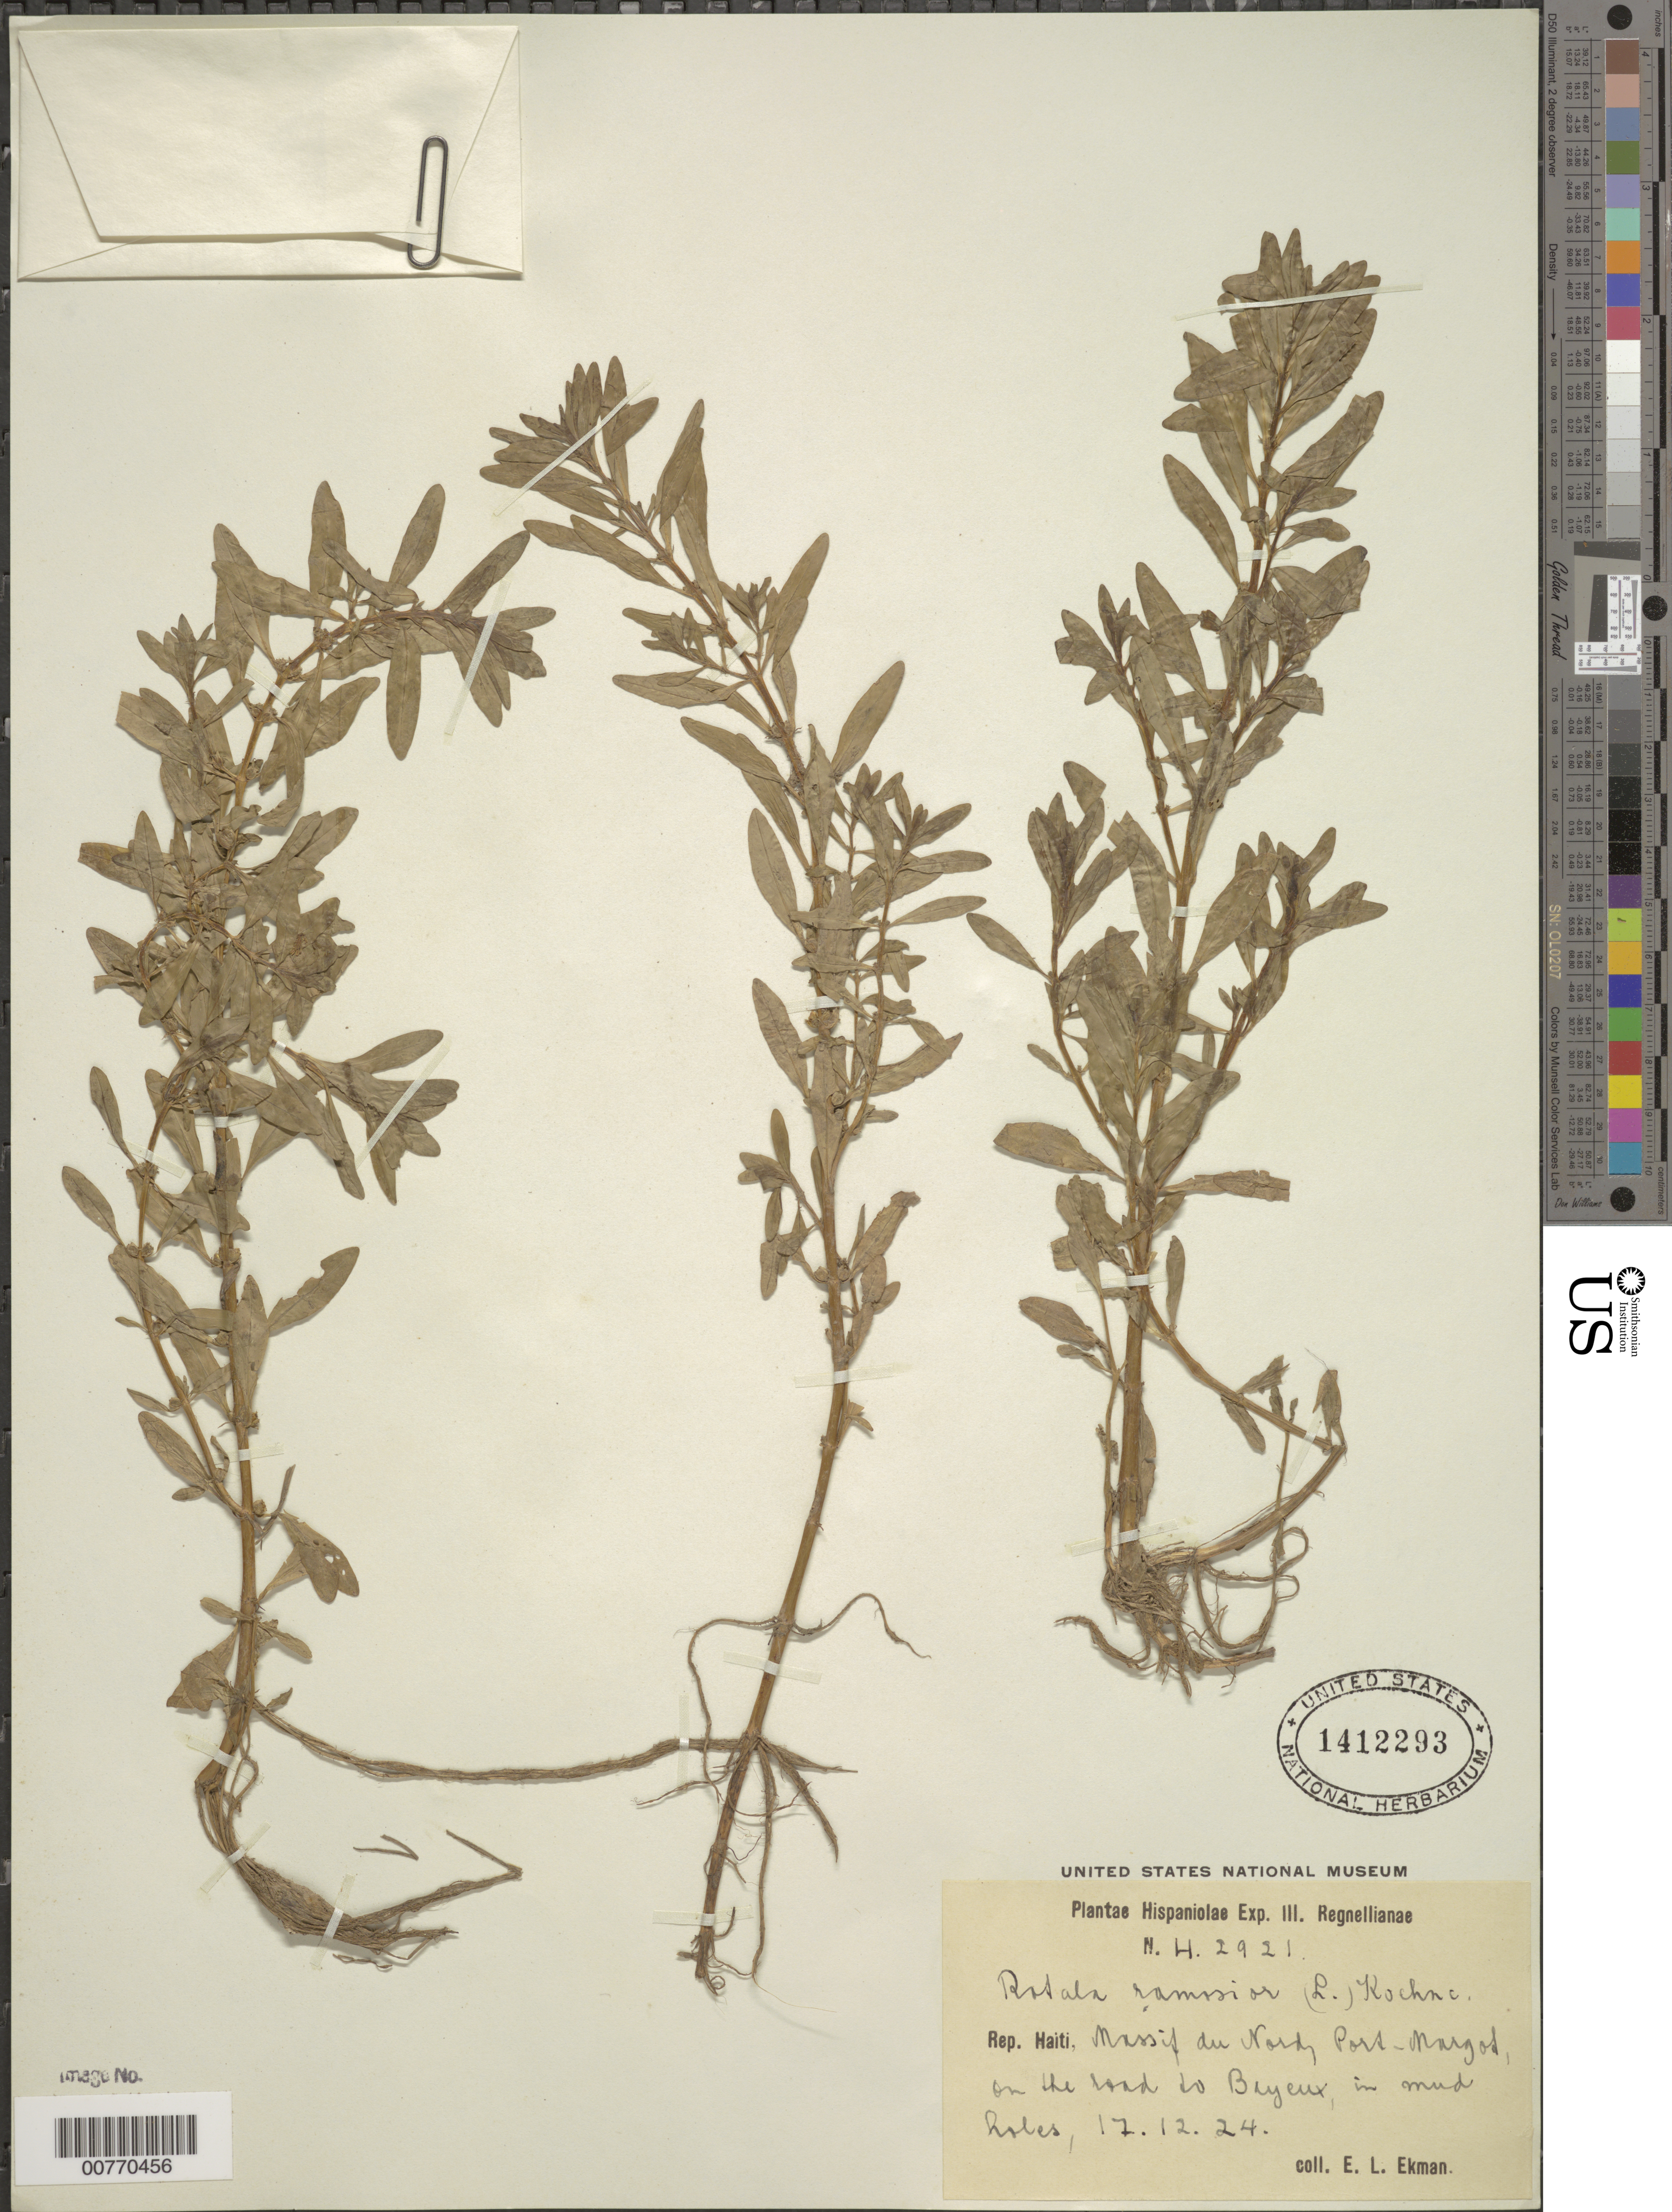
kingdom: Plantae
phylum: Tracheophyta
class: Magnoliopsida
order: Myrtales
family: Lythraceae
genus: Rotala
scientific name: Rotala ramosior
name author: (L.) Koehne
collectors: E. L. Ekman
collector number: H 2921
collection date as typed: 17 Dec 1924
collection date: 1924-12-17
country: Haiti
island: Hispaniola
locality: Massif du Nord, Port-Margod, on the road to Bryeux.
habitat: Mud holes.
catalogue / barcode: US 1412293